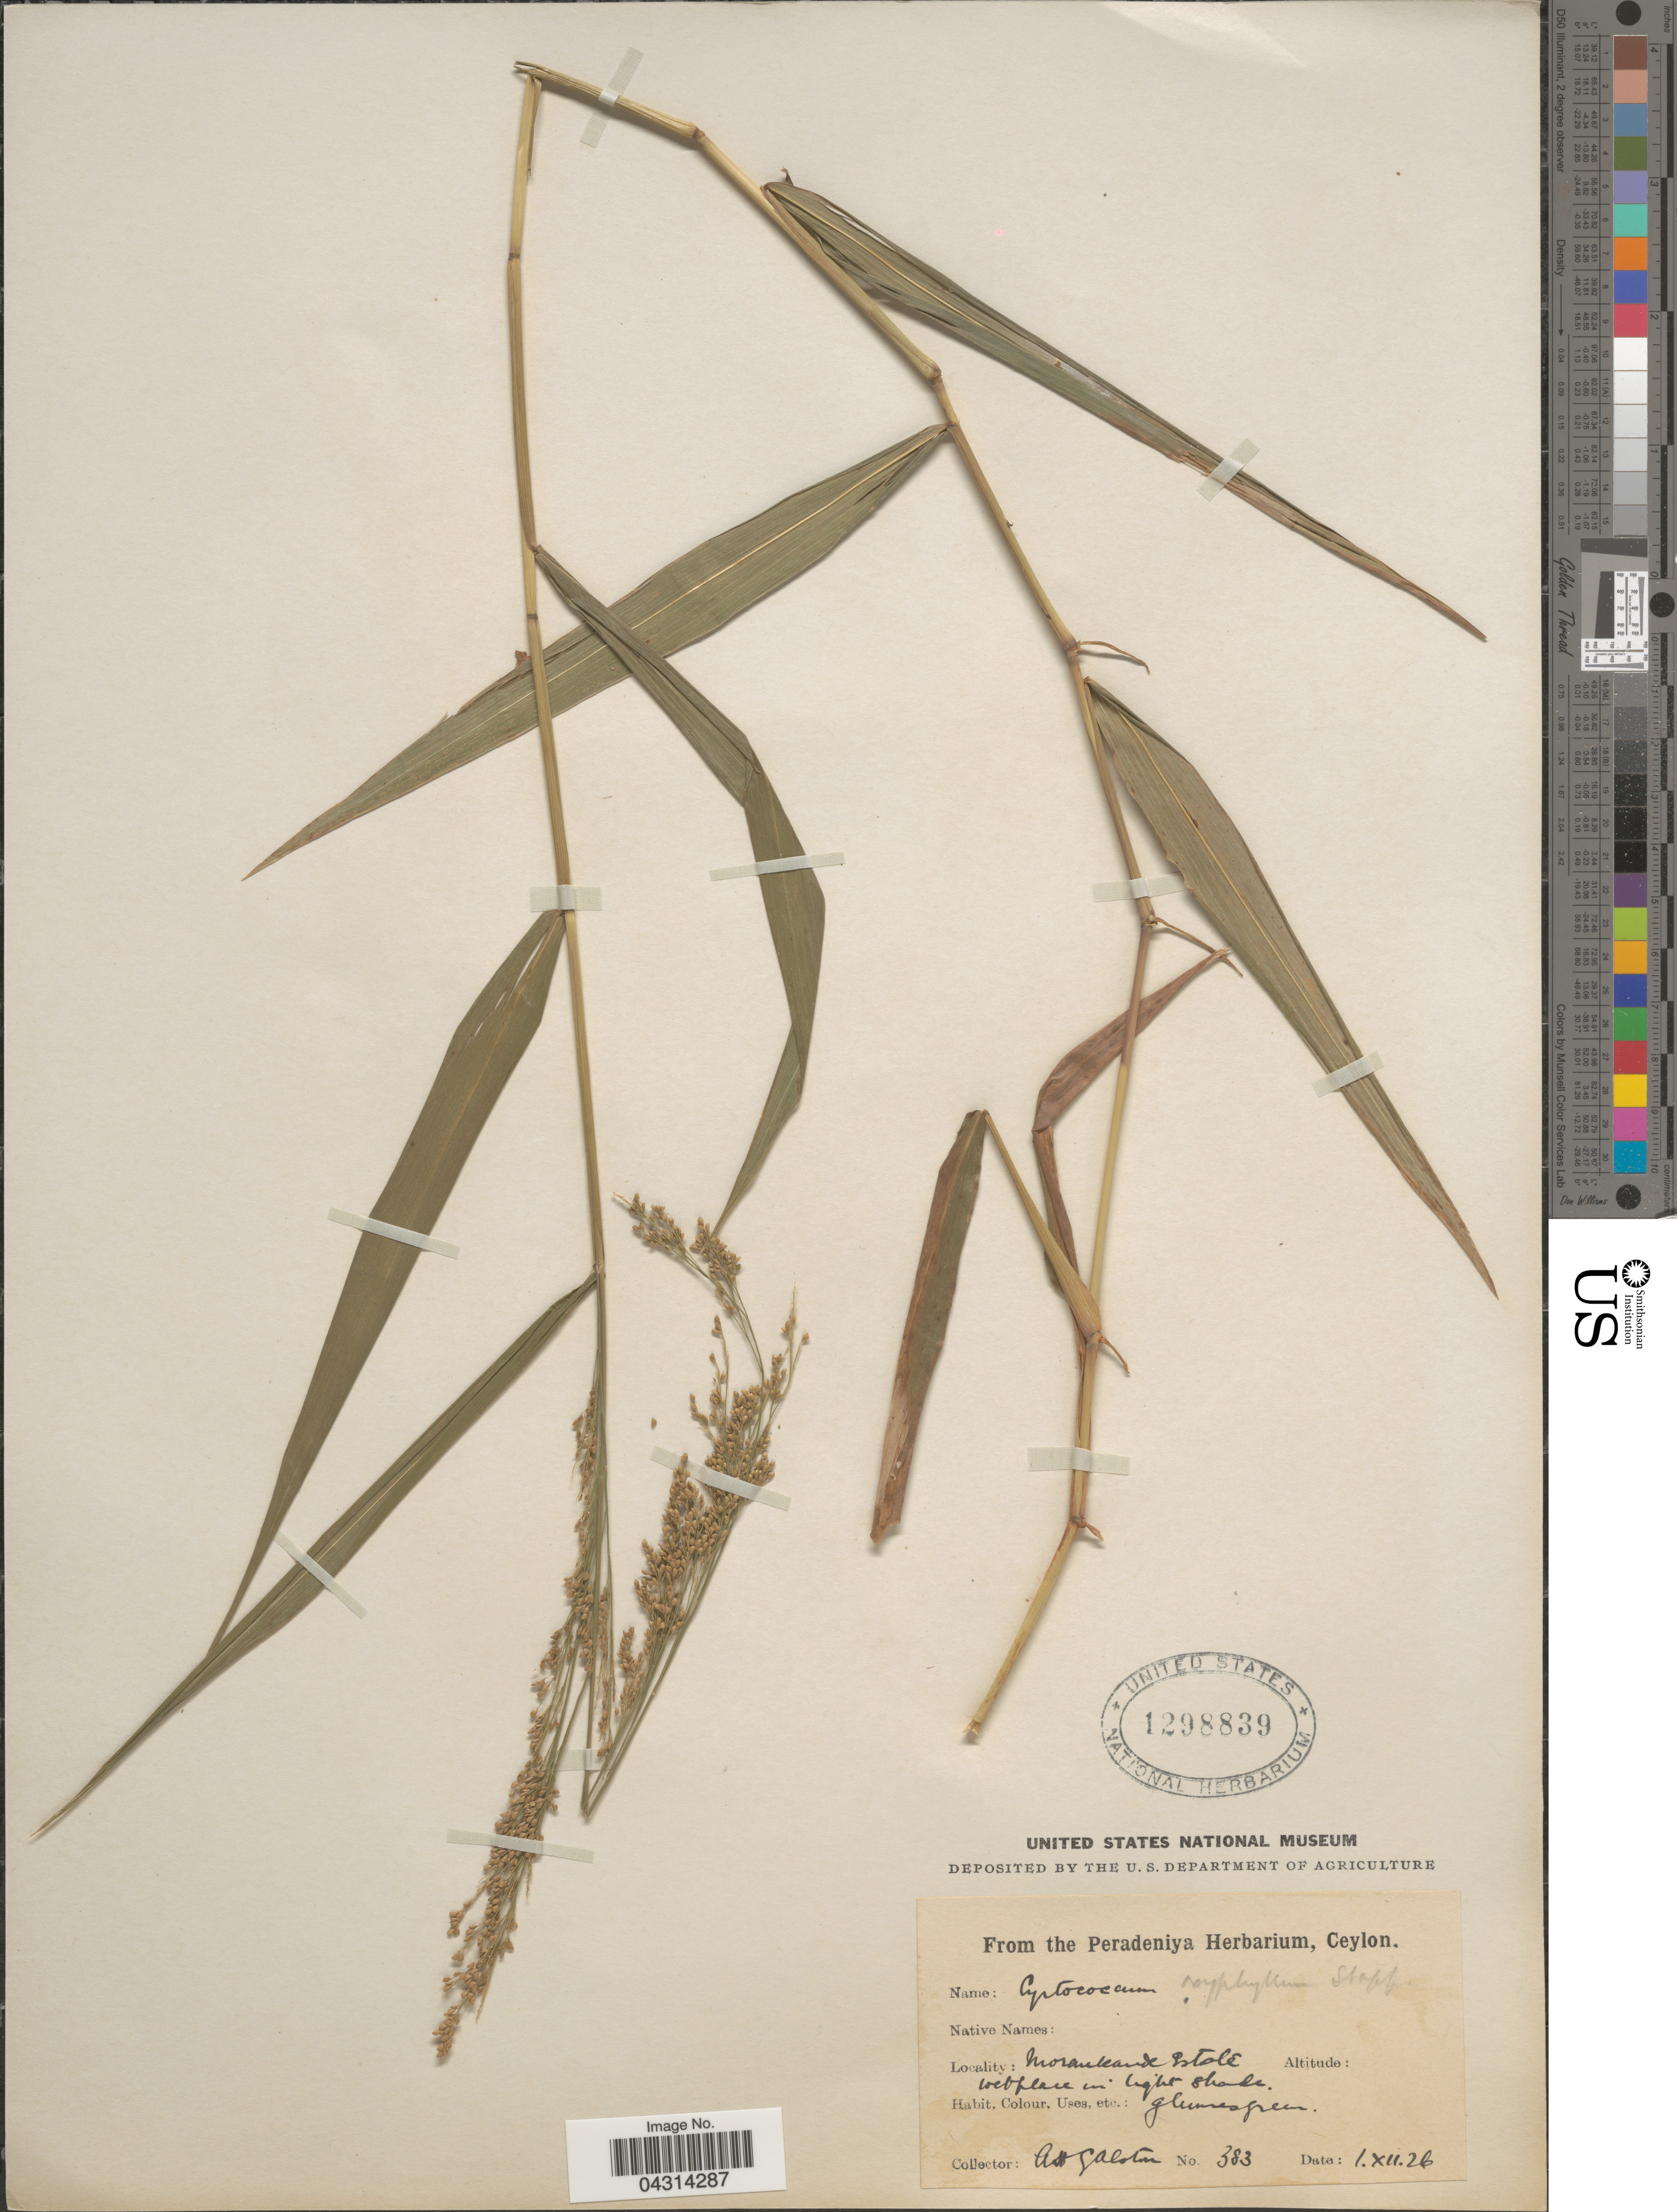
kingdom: Plantae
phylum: Tracheophyta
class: Liliopsida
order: Poales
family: Poaceae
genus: Cyrtococcum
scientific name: Cyrtococcum oxyphyllum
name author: (Steud.) Stapf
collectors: A. Galston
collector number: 383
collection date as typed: Transcribed d/m/y: 1/12/26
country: Sri Lanka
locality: Morankande Estate.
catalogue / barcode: US 1298839